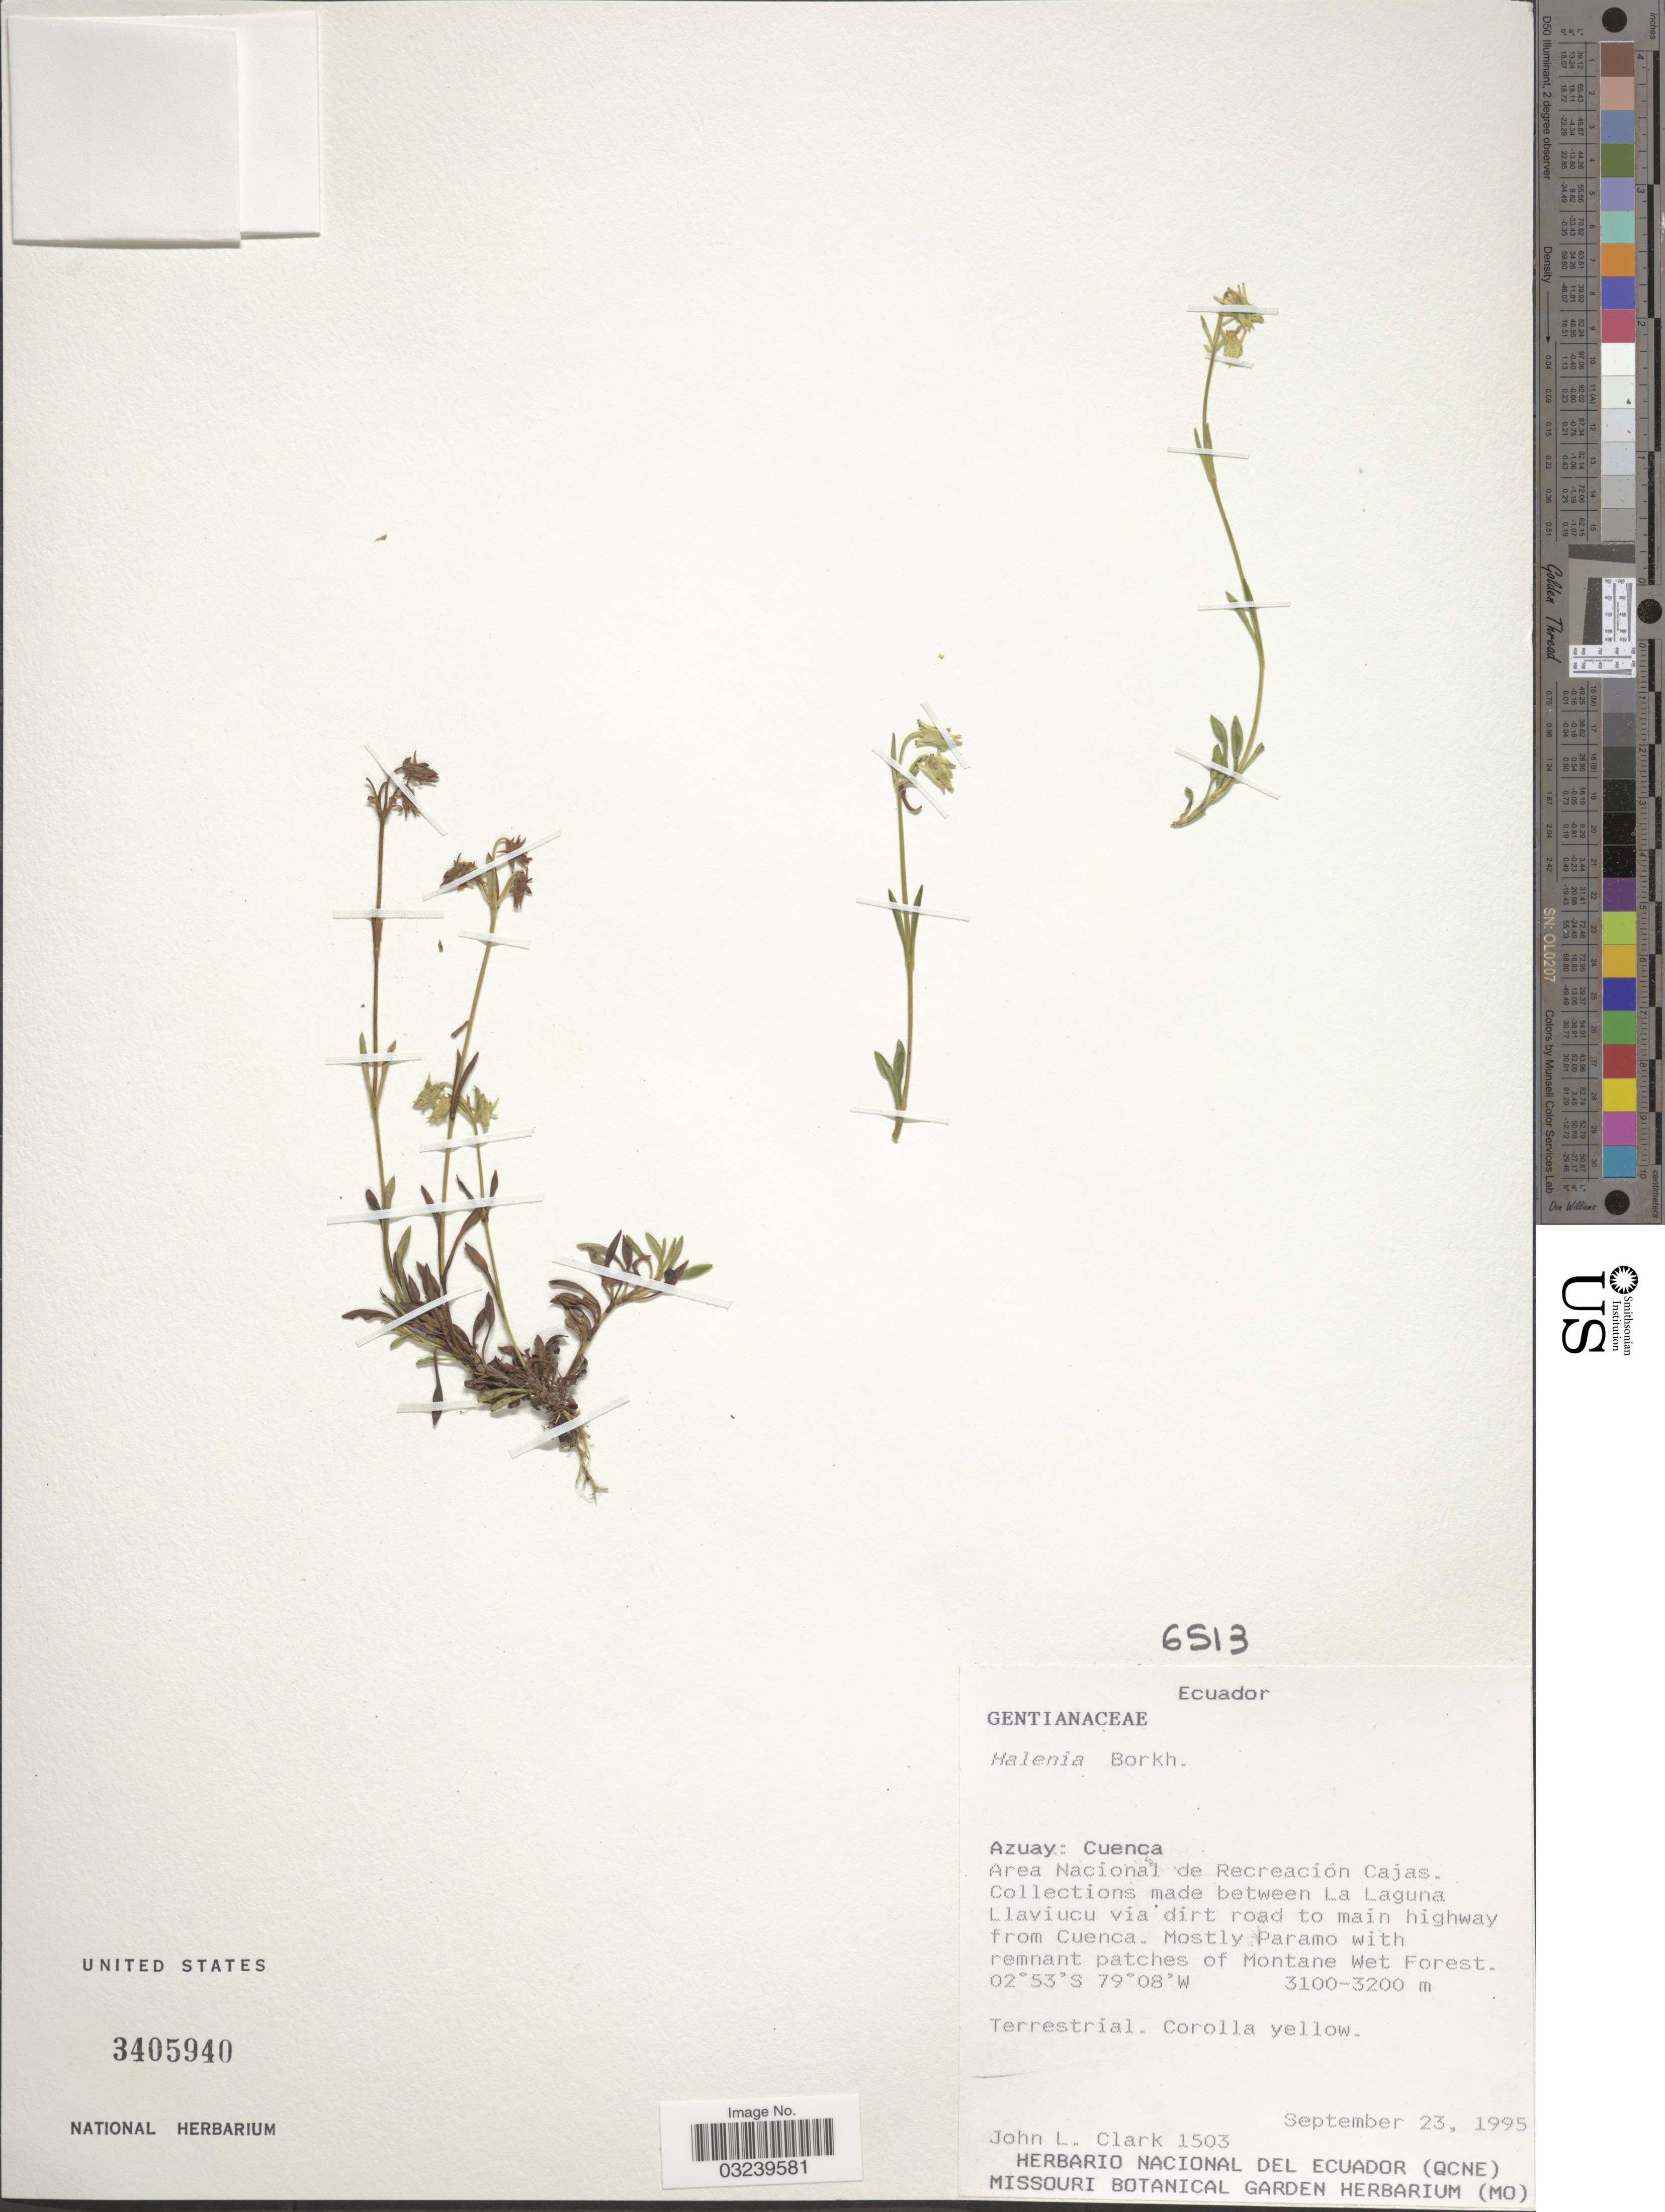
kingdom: Plantae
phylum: Tracheophyta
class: Magnoliopsida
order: Gentianales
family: Gentianaceae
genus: Halenia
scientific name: Halenia sp.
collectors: J. L. Clark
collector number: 1503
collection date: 1995-09-23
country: Ecuador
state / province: Azuay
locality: Cuenca, Area Nacional de Recreación Cajas, Collections made between La Laguna Llaviucu via dirt road to main highway from Cuenca.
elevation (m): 3100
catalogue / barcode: US 3405940